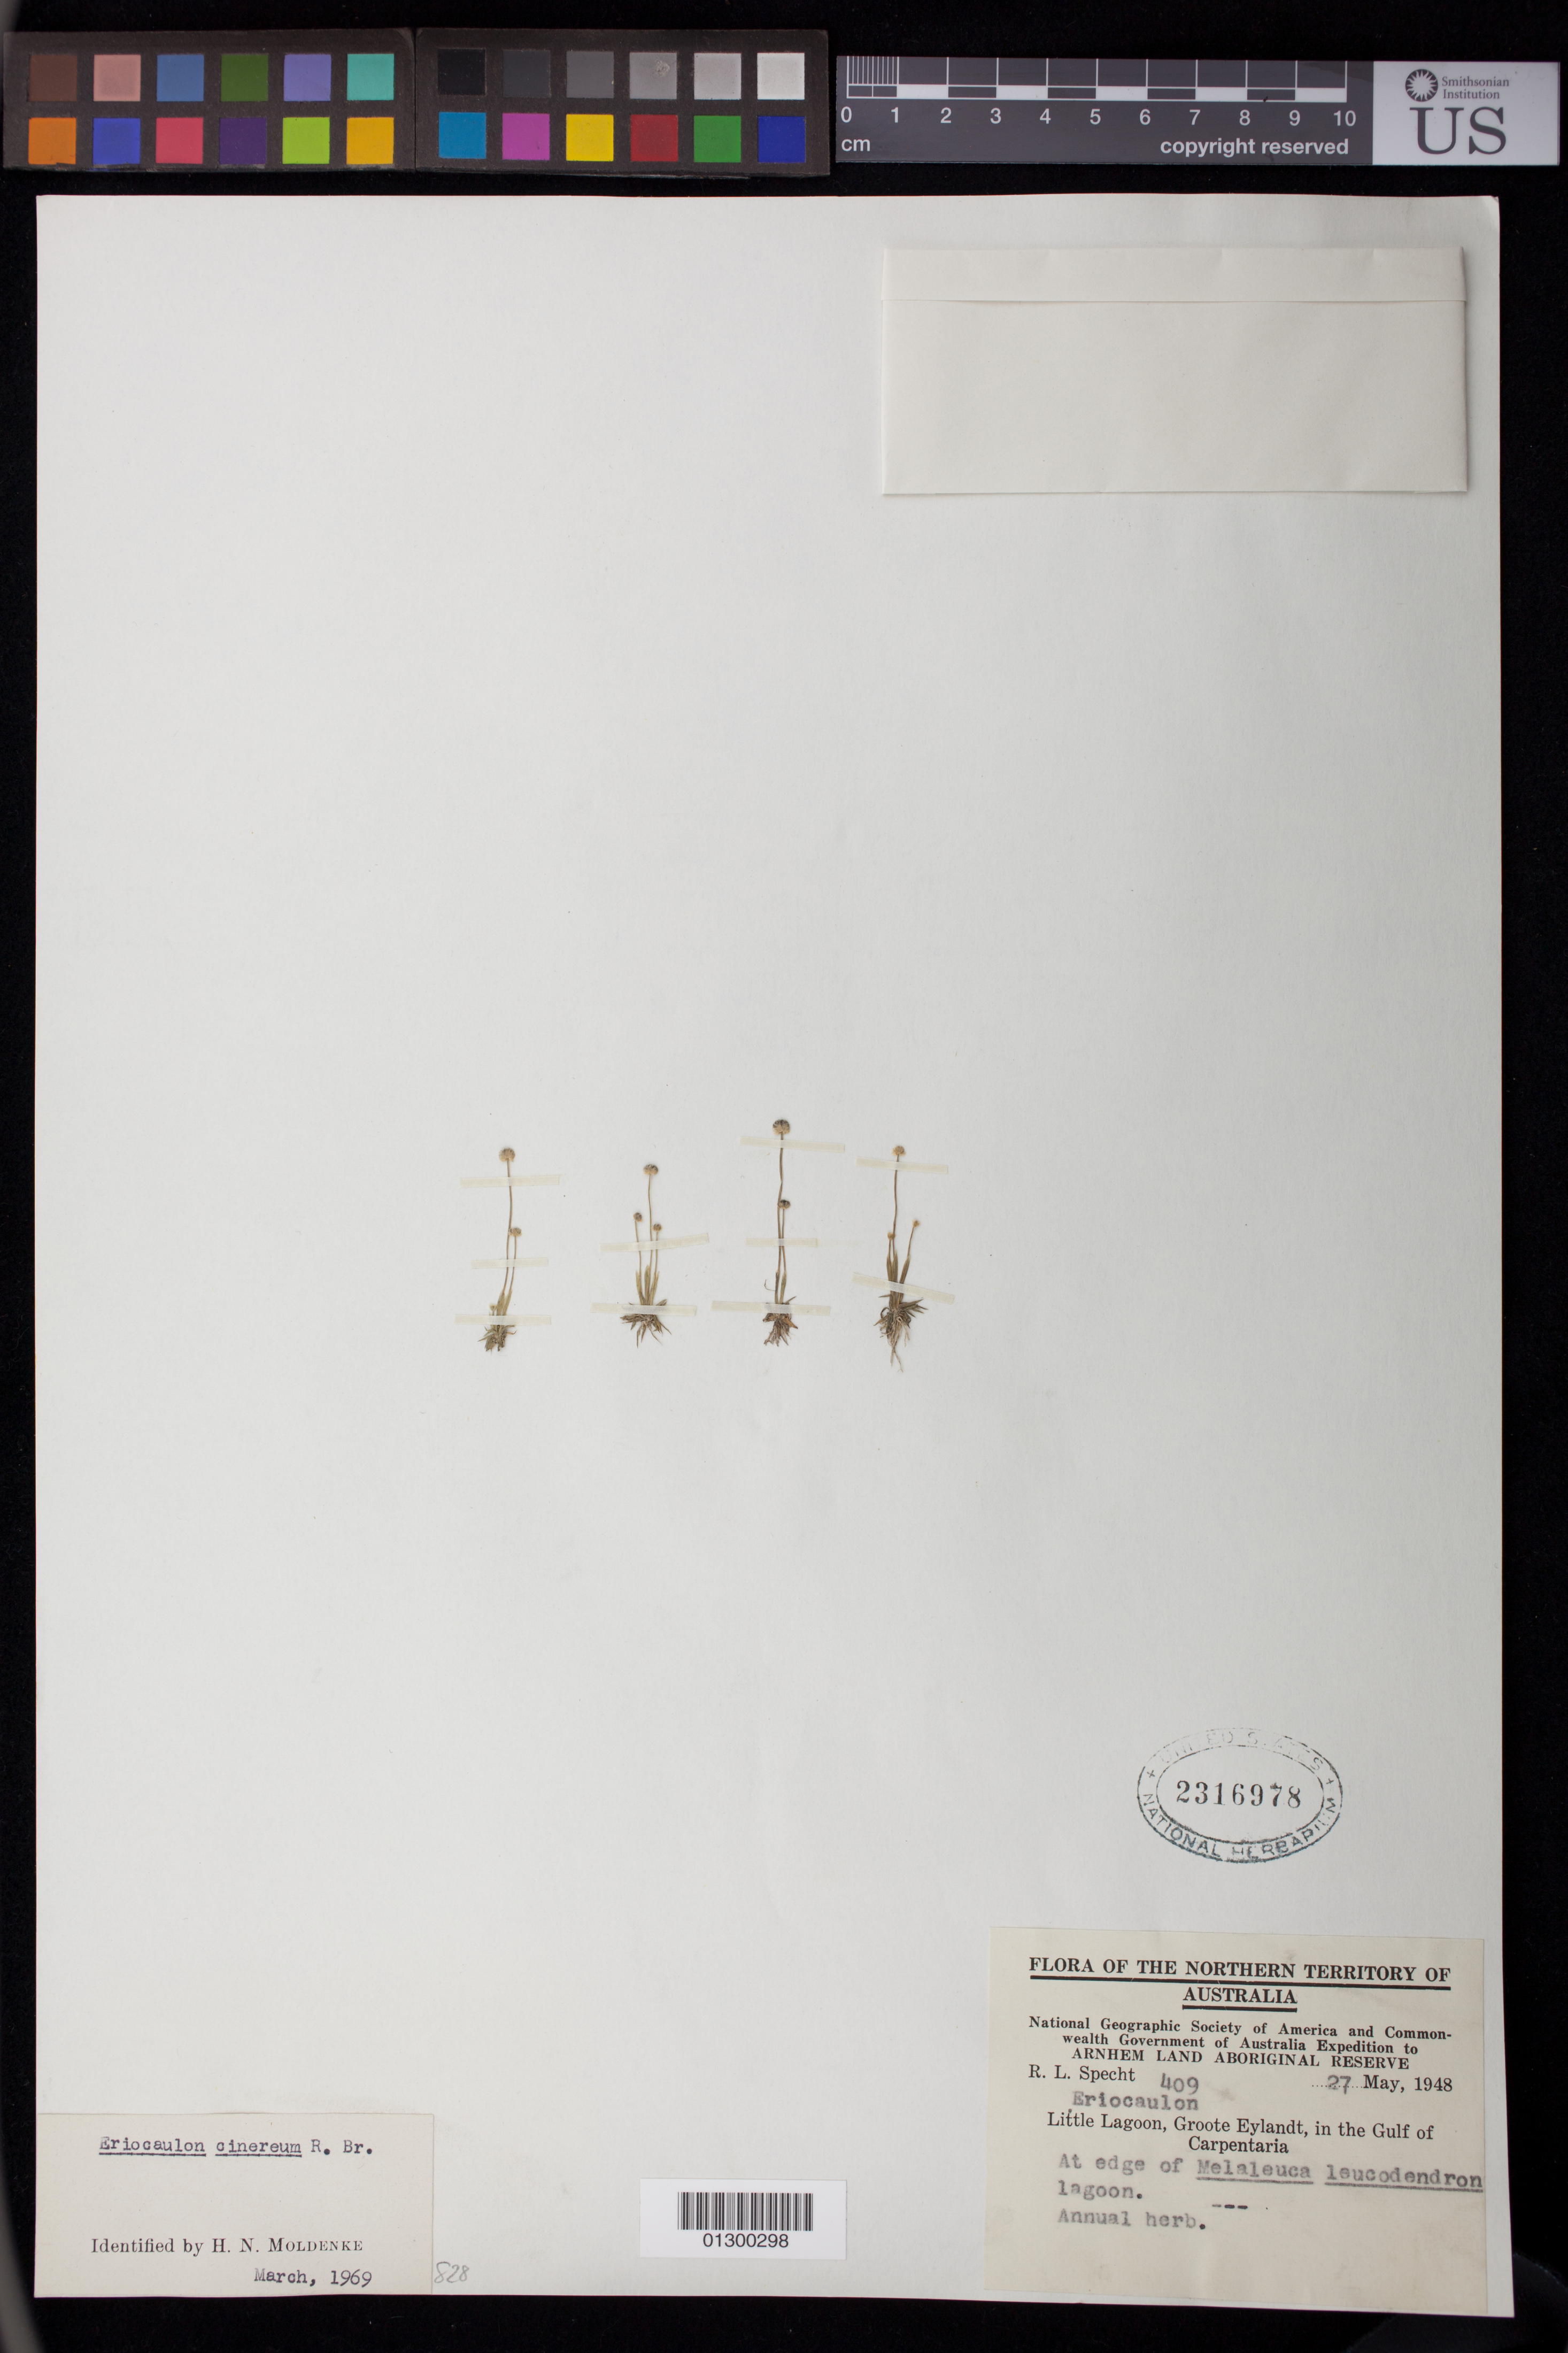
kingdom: Plantae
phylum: Tracheophyta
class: Liliopsida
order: Poales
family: Eriocaulaceae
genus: Eriocaulon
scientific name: Eriocaulon cinereum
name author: R. Br.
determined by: Moldenke, H. N.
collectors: R. L. Specht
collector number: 409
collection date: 1948-05-27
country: Australia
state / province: Northern Territory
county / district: East Arnhem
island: Groote Eylandt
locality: Little Lagoon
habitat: At edge of Melaleuca luecodendron lagoon.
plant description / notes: Annual herb.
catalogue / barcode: US 2316978